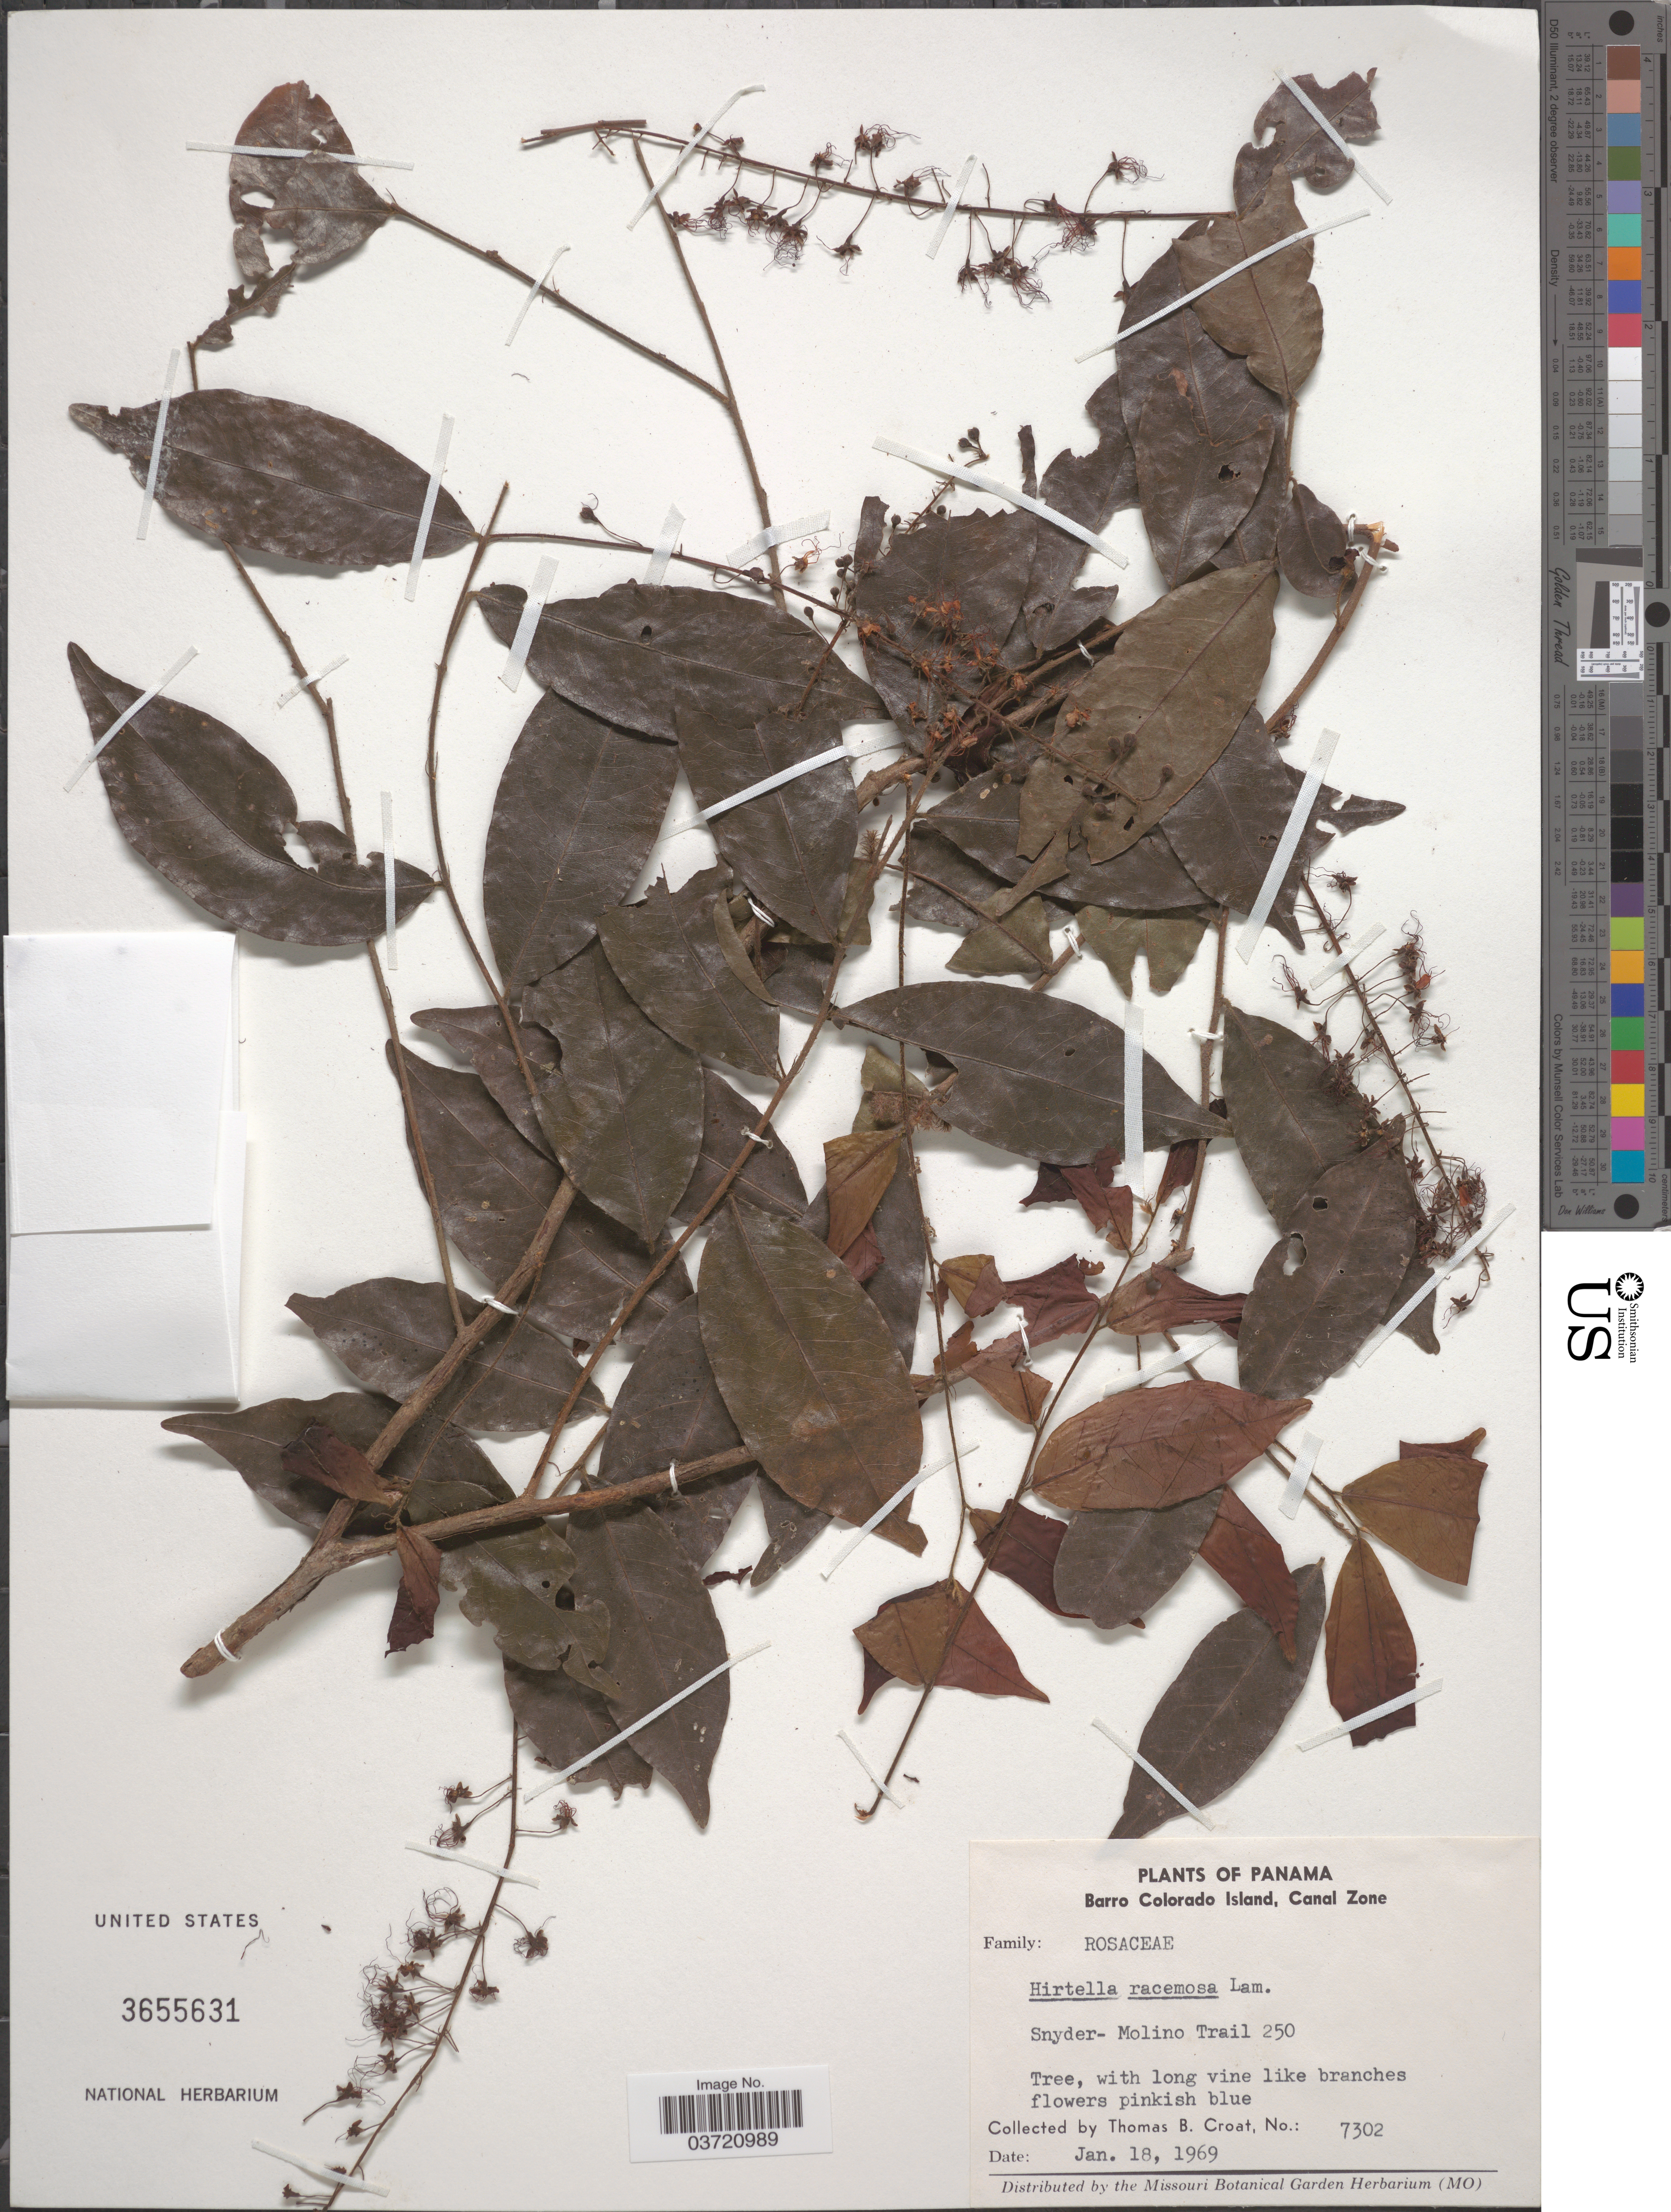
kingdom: Plantae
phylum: Tracheophyta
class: Magnoliopsida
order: Malpighiales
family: Chrysobalanaceae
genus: Hirtella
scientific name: Hirtella racemosa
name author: Lam.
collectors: T. B. Croat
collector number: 7302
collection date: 1969-01-18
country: Panama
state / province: Panamá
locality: Barro Colorado Island, Canal Zone. Snyder- Molino Trail.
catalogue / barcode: US 3655631